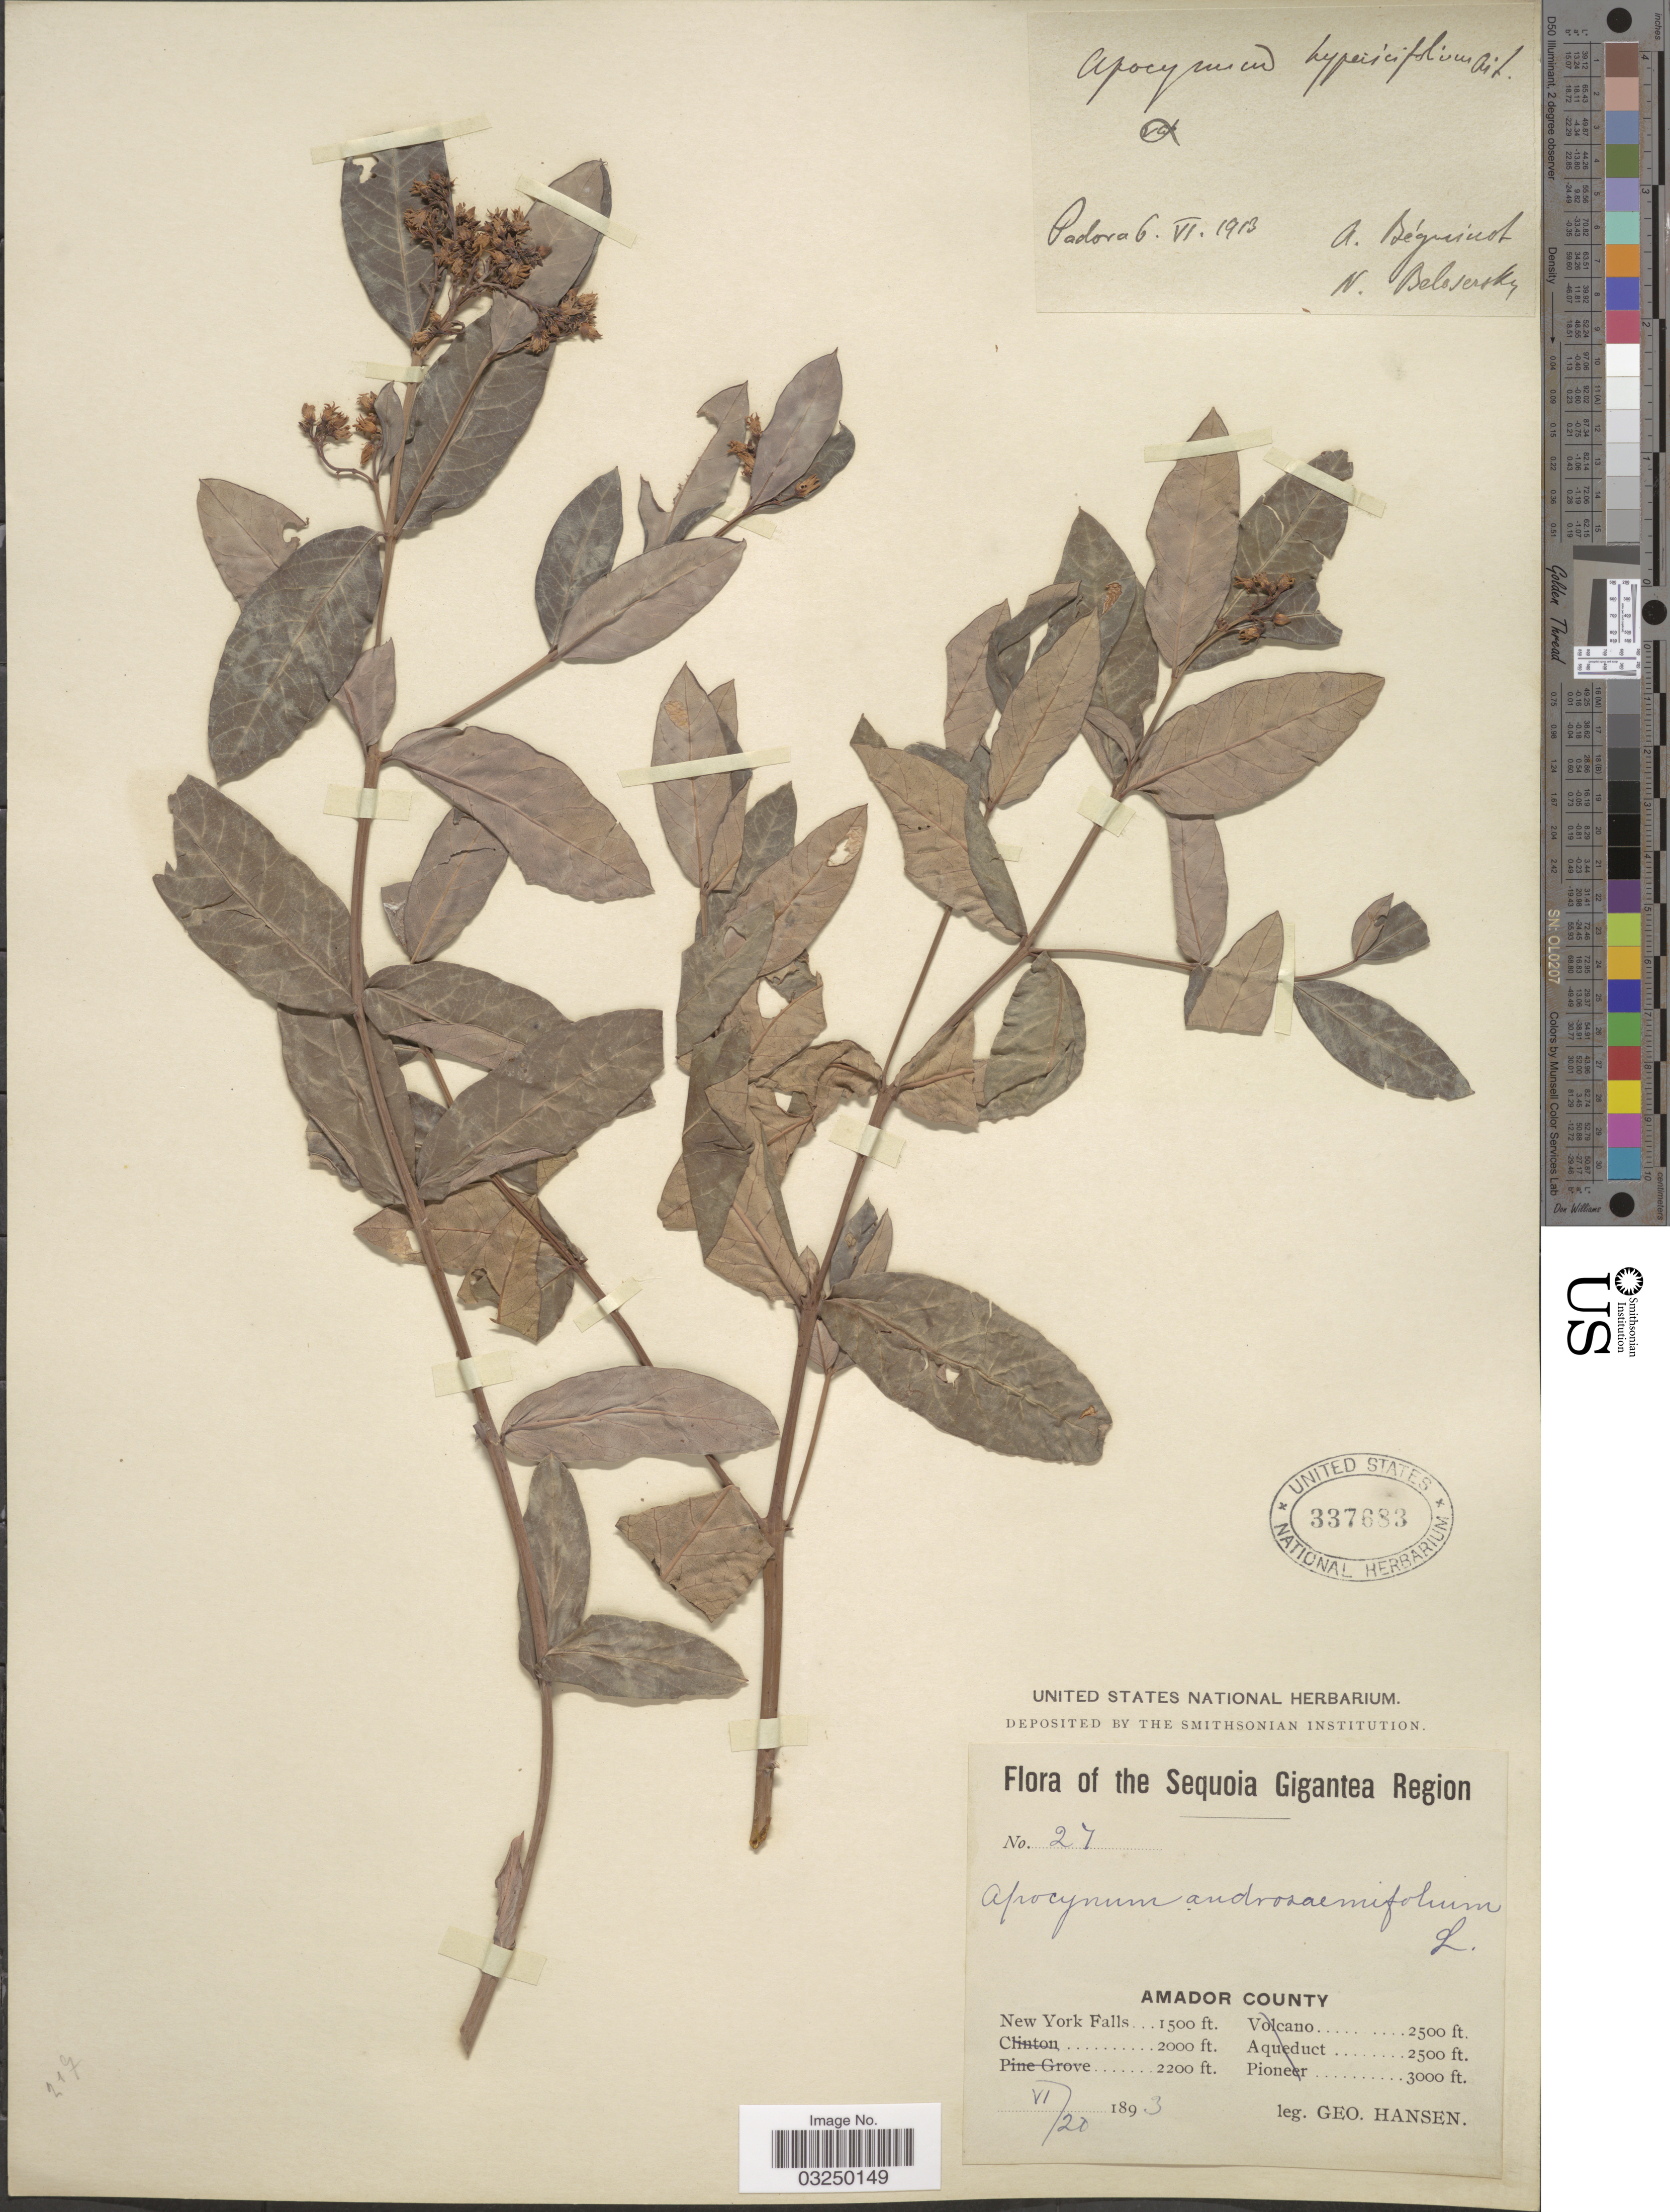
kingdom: Plantae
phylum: Tracheophyta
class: Magnoliopsida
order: Gentianales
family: Apocynaceae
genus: Apocynum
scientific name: Apocynum sibiricum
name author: Jacq.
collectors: G. Hansen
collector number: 27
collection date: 1893-06-20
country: United States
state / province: California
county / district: Amador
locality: Sequoia Gigantea Region. Amador County. New York Falls.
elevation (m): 457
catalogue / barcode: US 337683